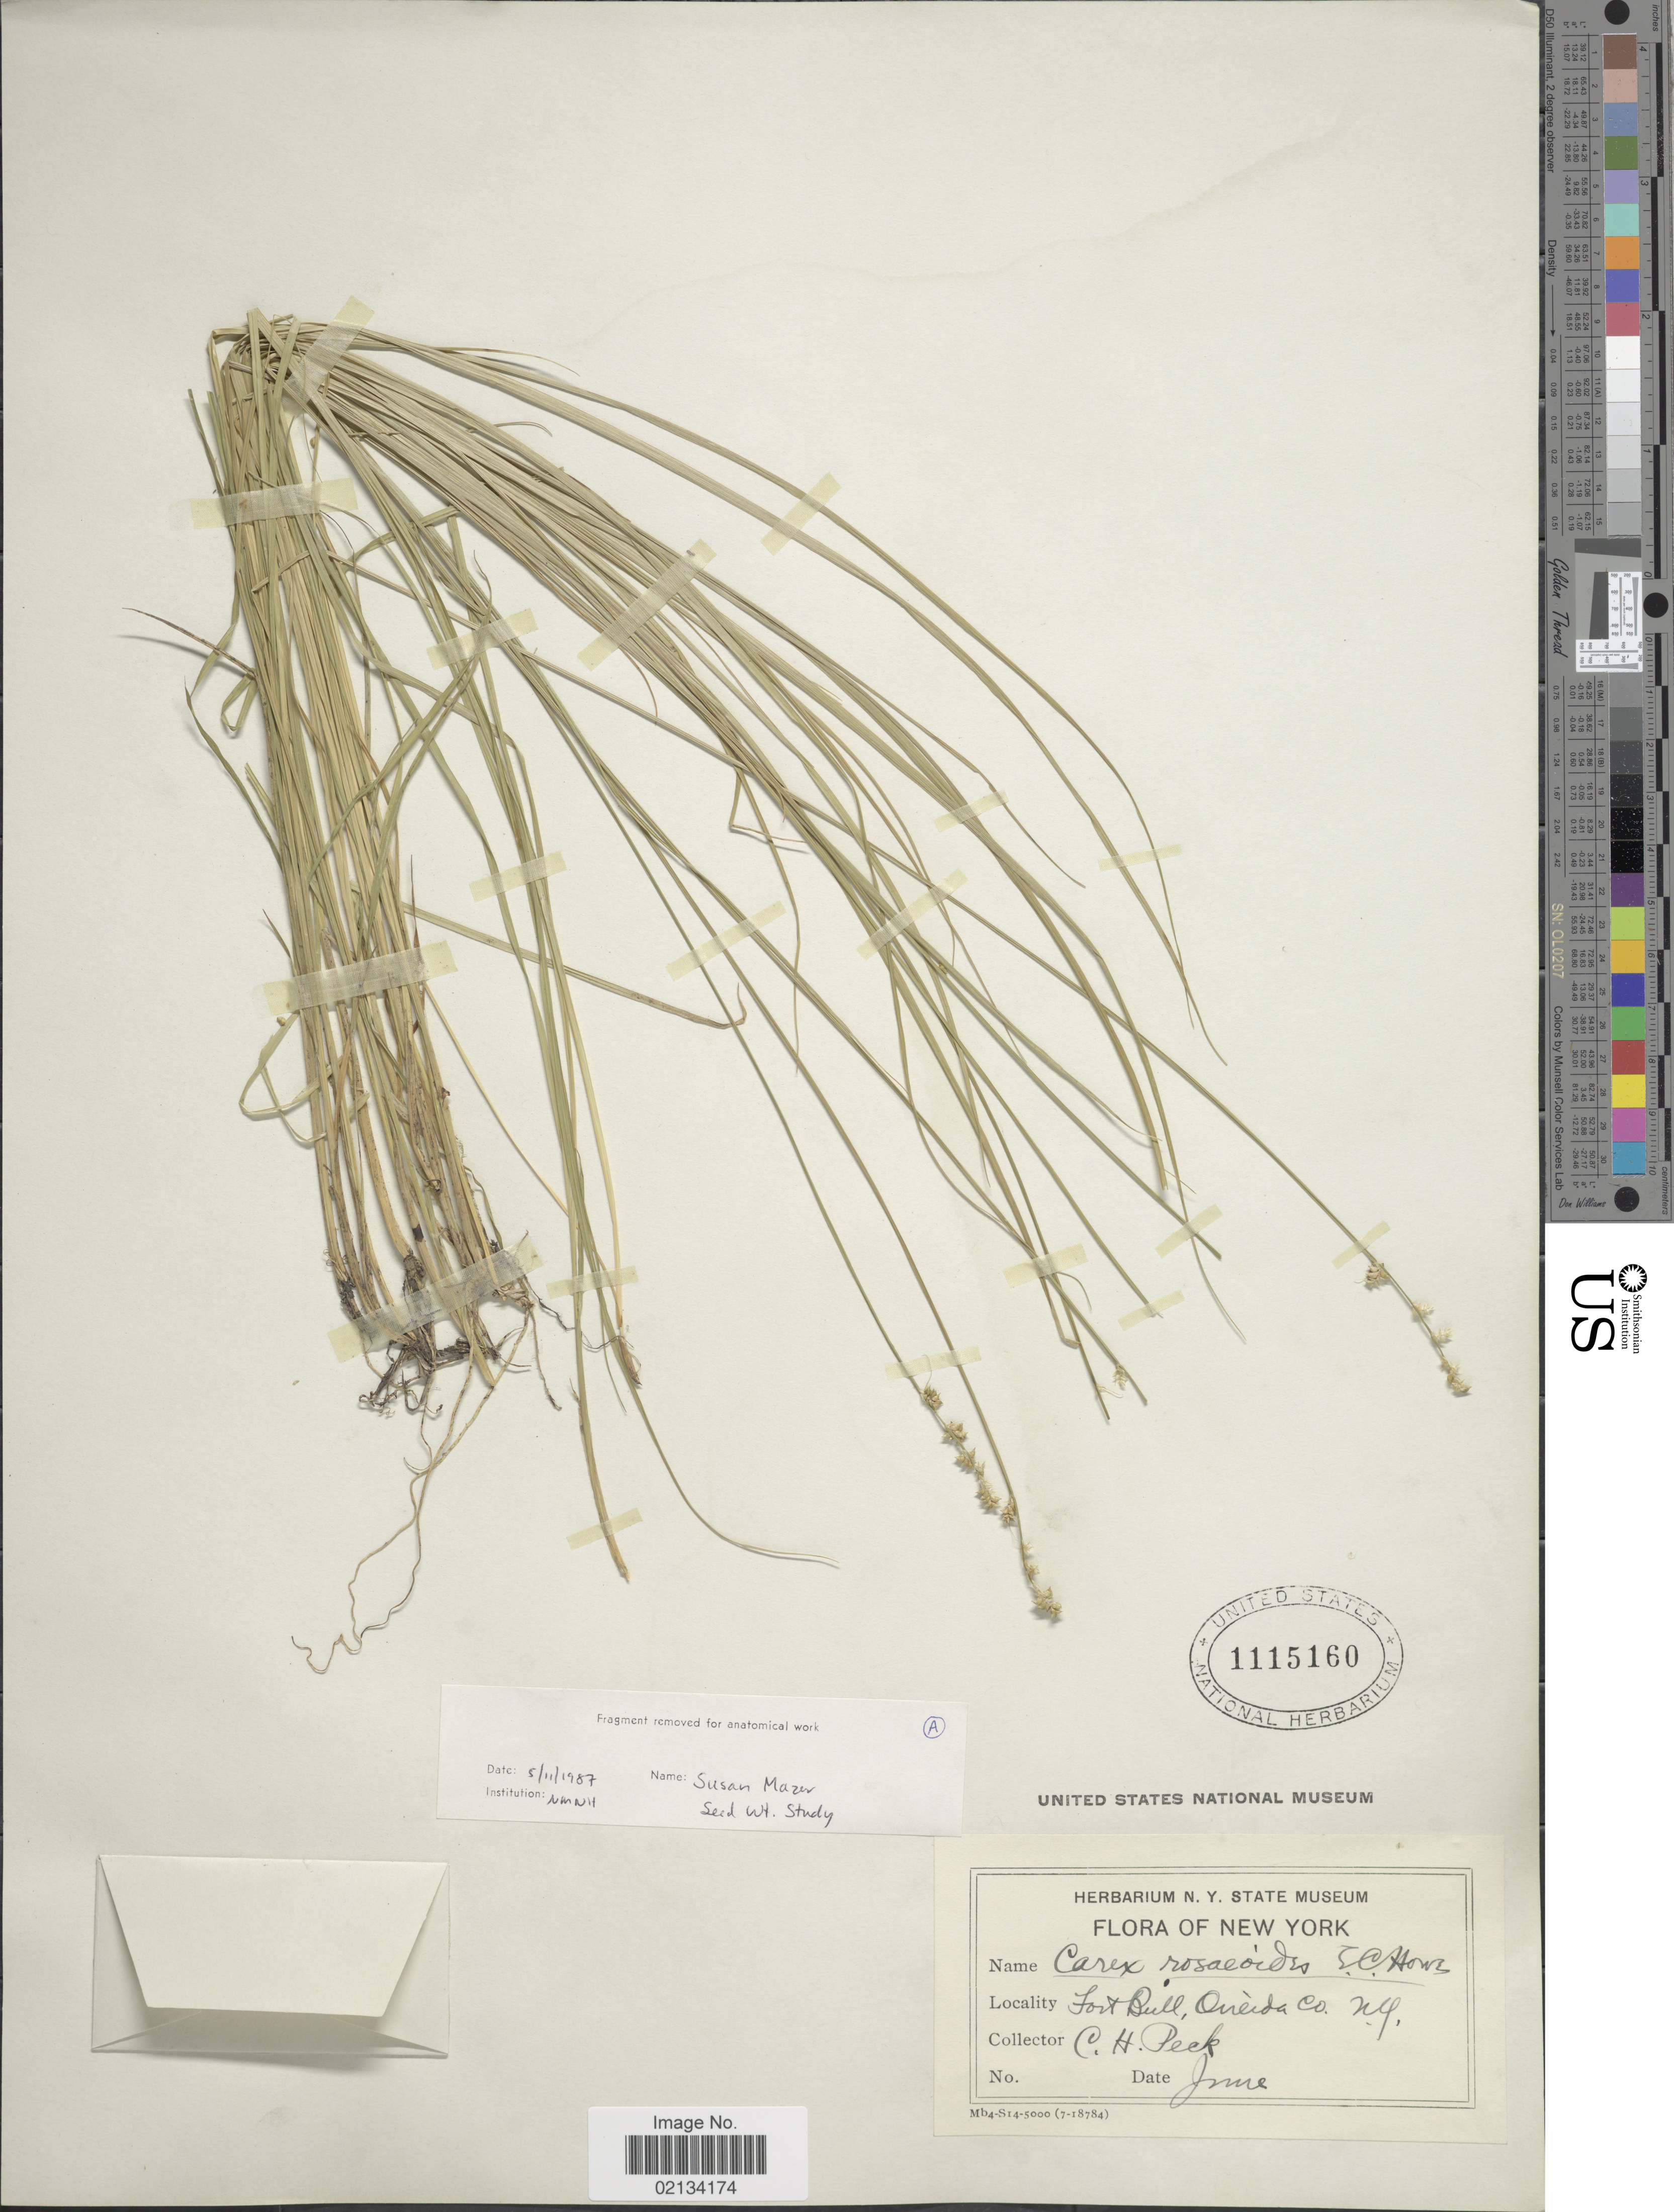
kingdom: Plantae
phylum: Tracheophyta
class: Liliopsida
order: Poales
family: Cyperaceae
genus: Carex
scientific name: Carex seorsa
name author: Howe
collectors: C. H. Peck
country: United States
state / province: New York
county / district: Oneida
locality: Fort Bull, Oneida Co.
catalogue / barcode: US 1115160